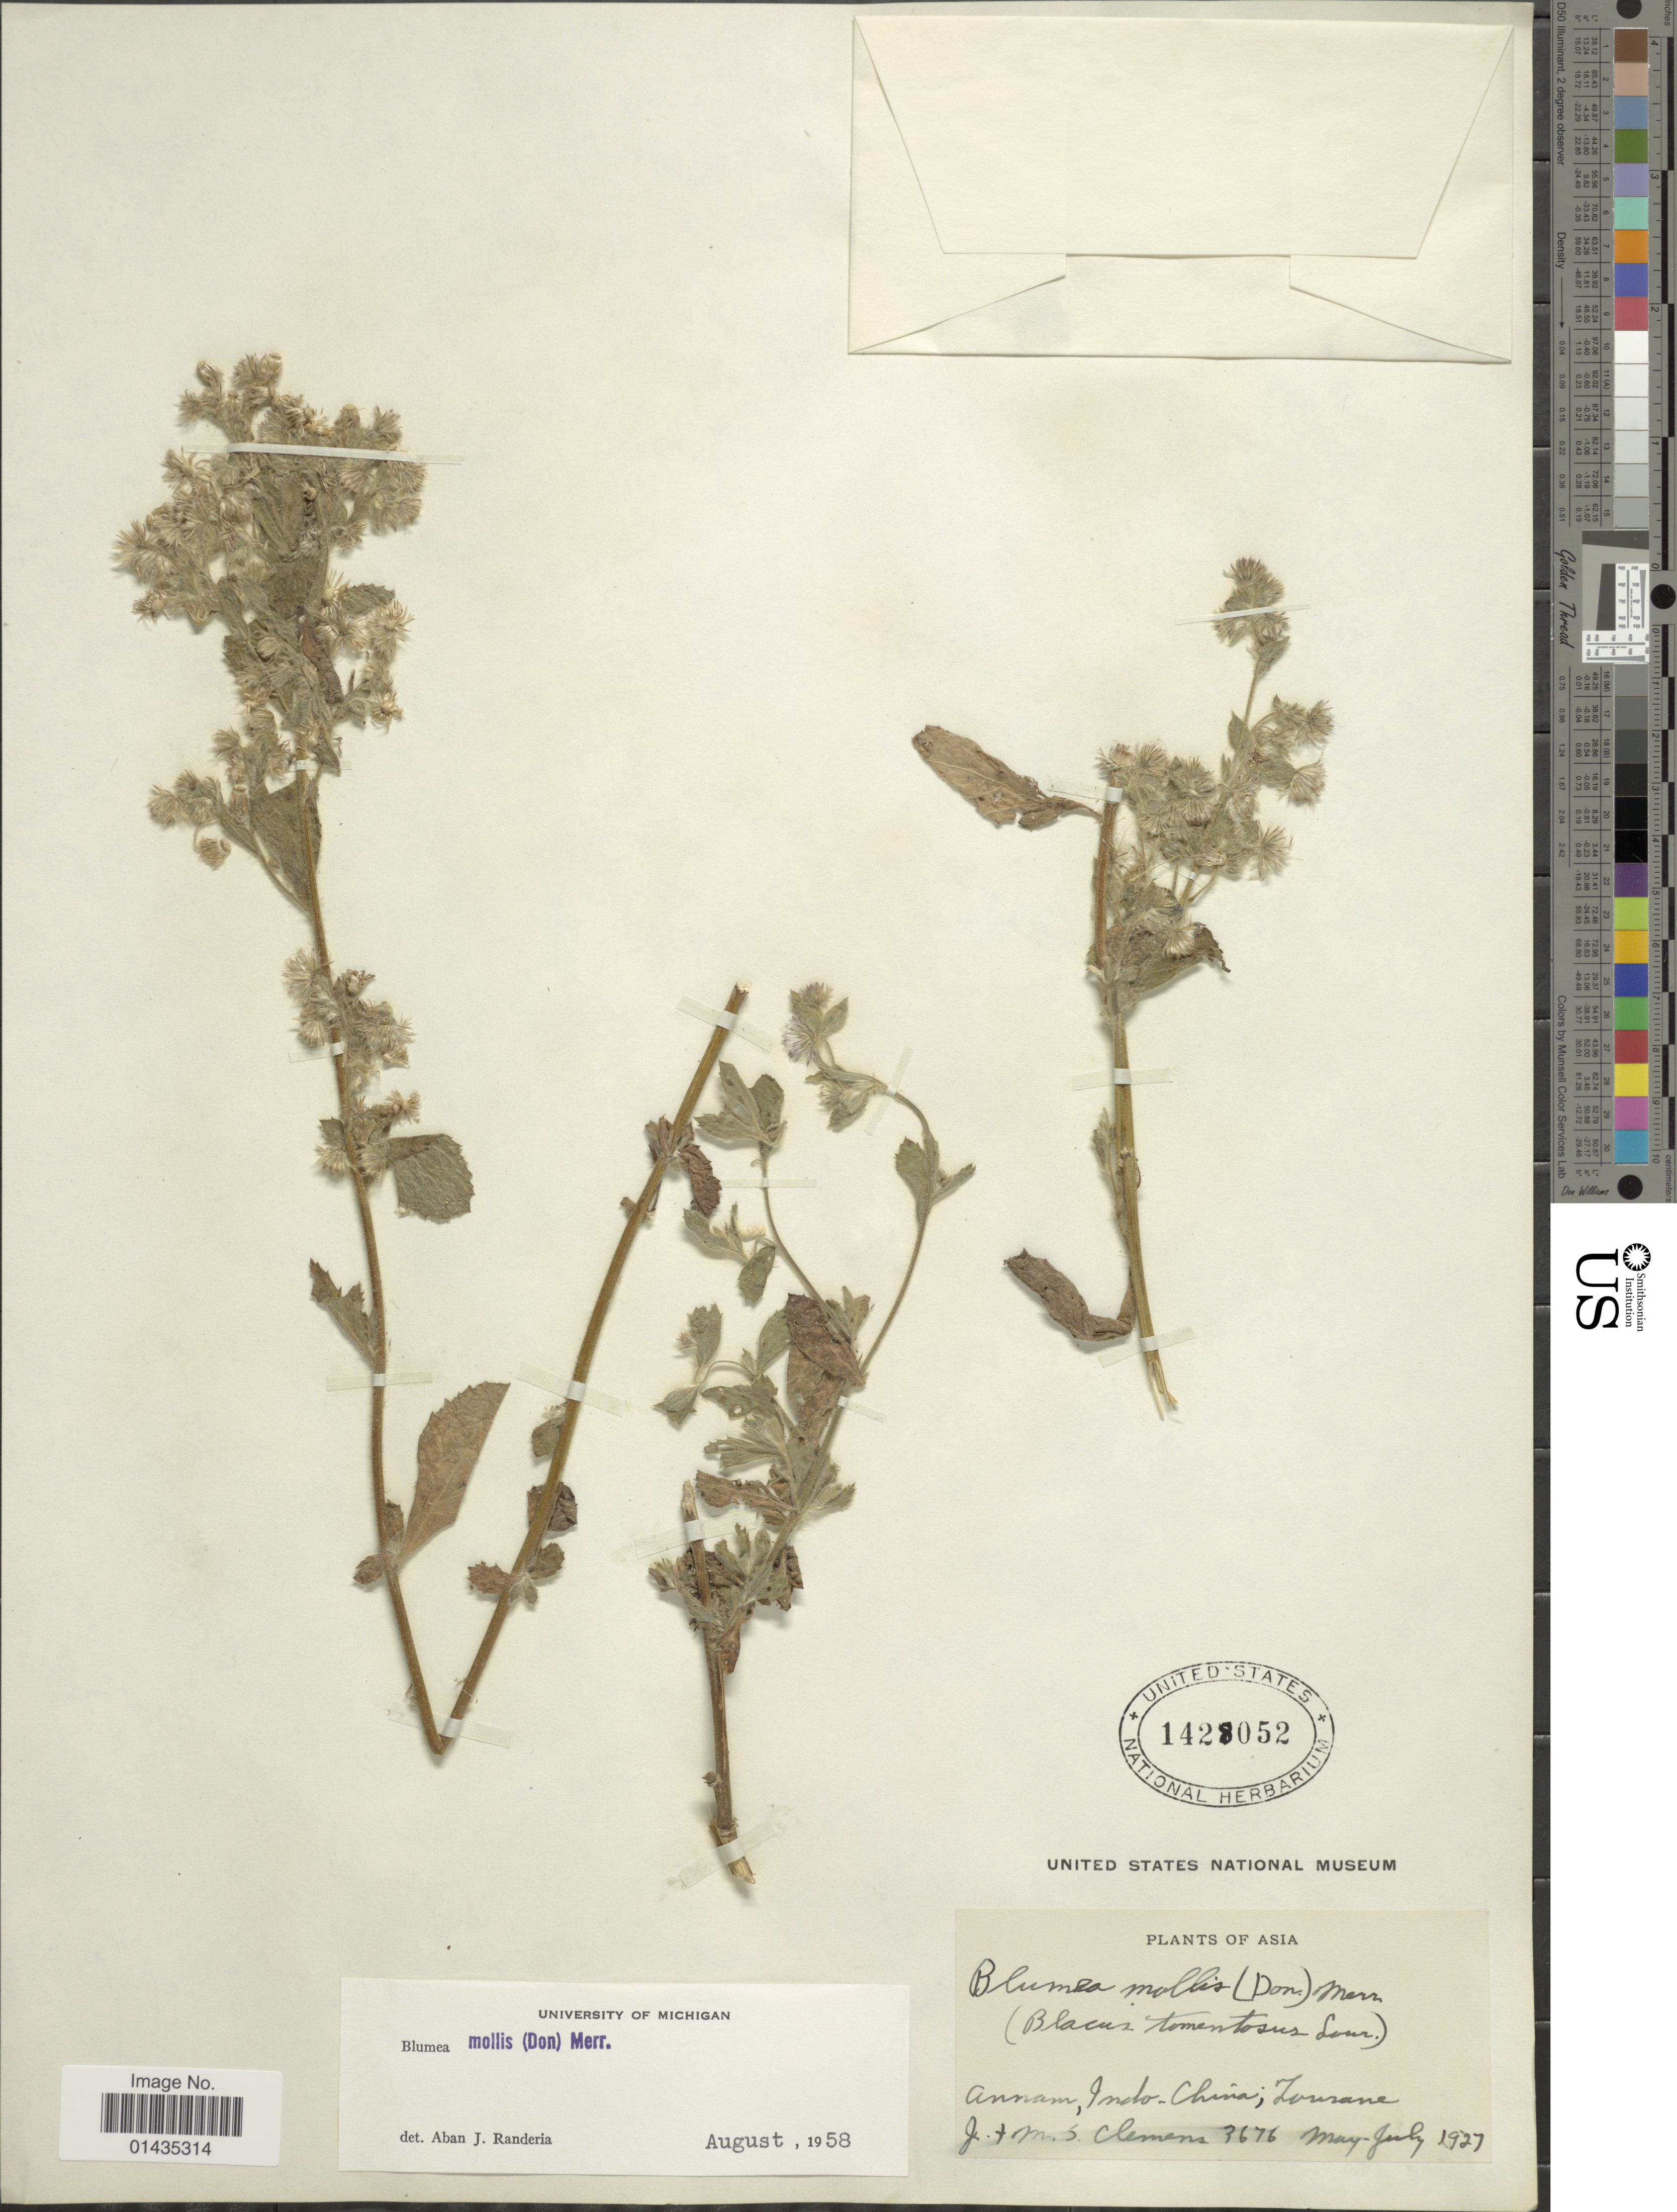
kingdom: Plantae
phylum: Tracheophyta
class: Magnoliopsida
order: Asterales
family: Asteraceae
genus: Blumea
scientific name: Blumea mollis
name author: (D. Don) Merr.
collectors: J. Clemens & M. S. Clemens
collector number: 3676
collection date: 1927-05/1927-07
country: Vietnam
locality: Asia, Annam, Indo-China, Tourane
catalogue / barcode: US 1428052